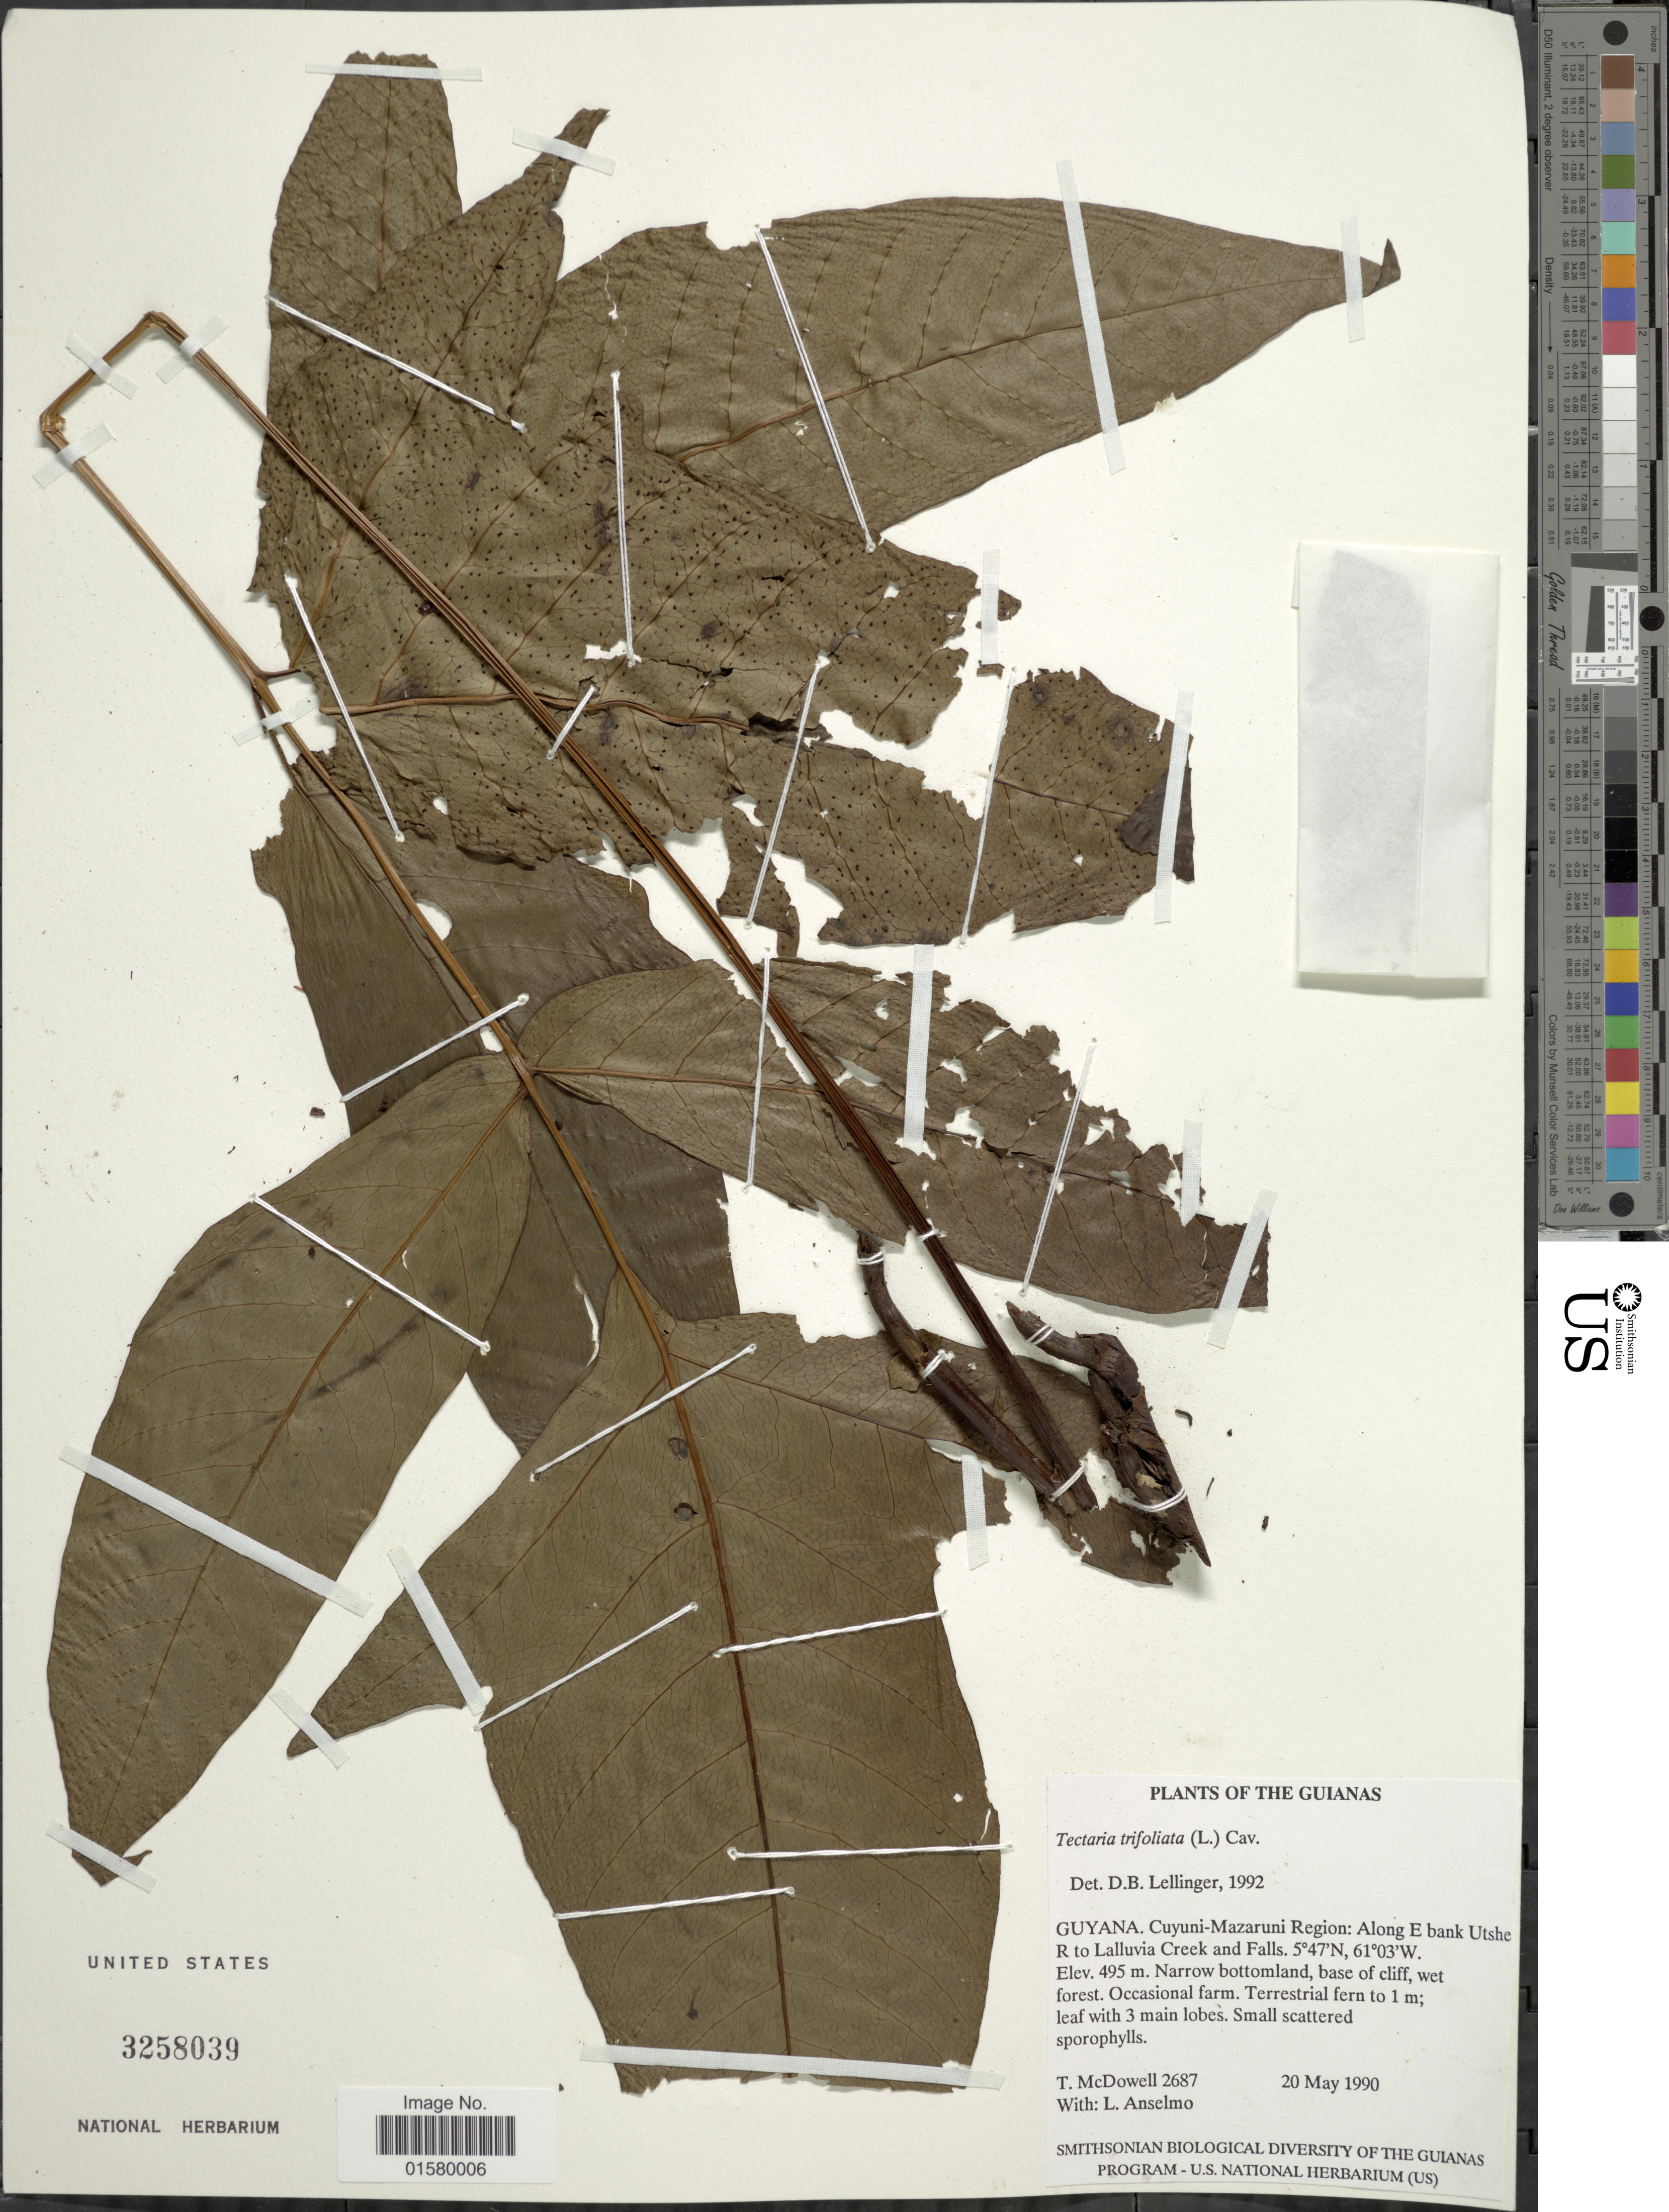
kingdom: Plantae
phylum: Tracheophyta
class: Polypodiopsida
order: Polypodiales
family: Tectariaceae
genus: Tectaria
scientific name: Tectaria trifoliata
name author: (L.) Cav.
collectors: T. McDowell & L. Anselmo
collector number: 2687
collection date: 1990-05-20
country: Guyana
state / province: Cuyuni-Mazaruni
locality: Guianas, Guyana, Cuyuni-Mazaruni Region: along E bank Utshe R to Lalluvia Creek and Falls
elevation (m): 495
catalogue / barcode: US 3258039